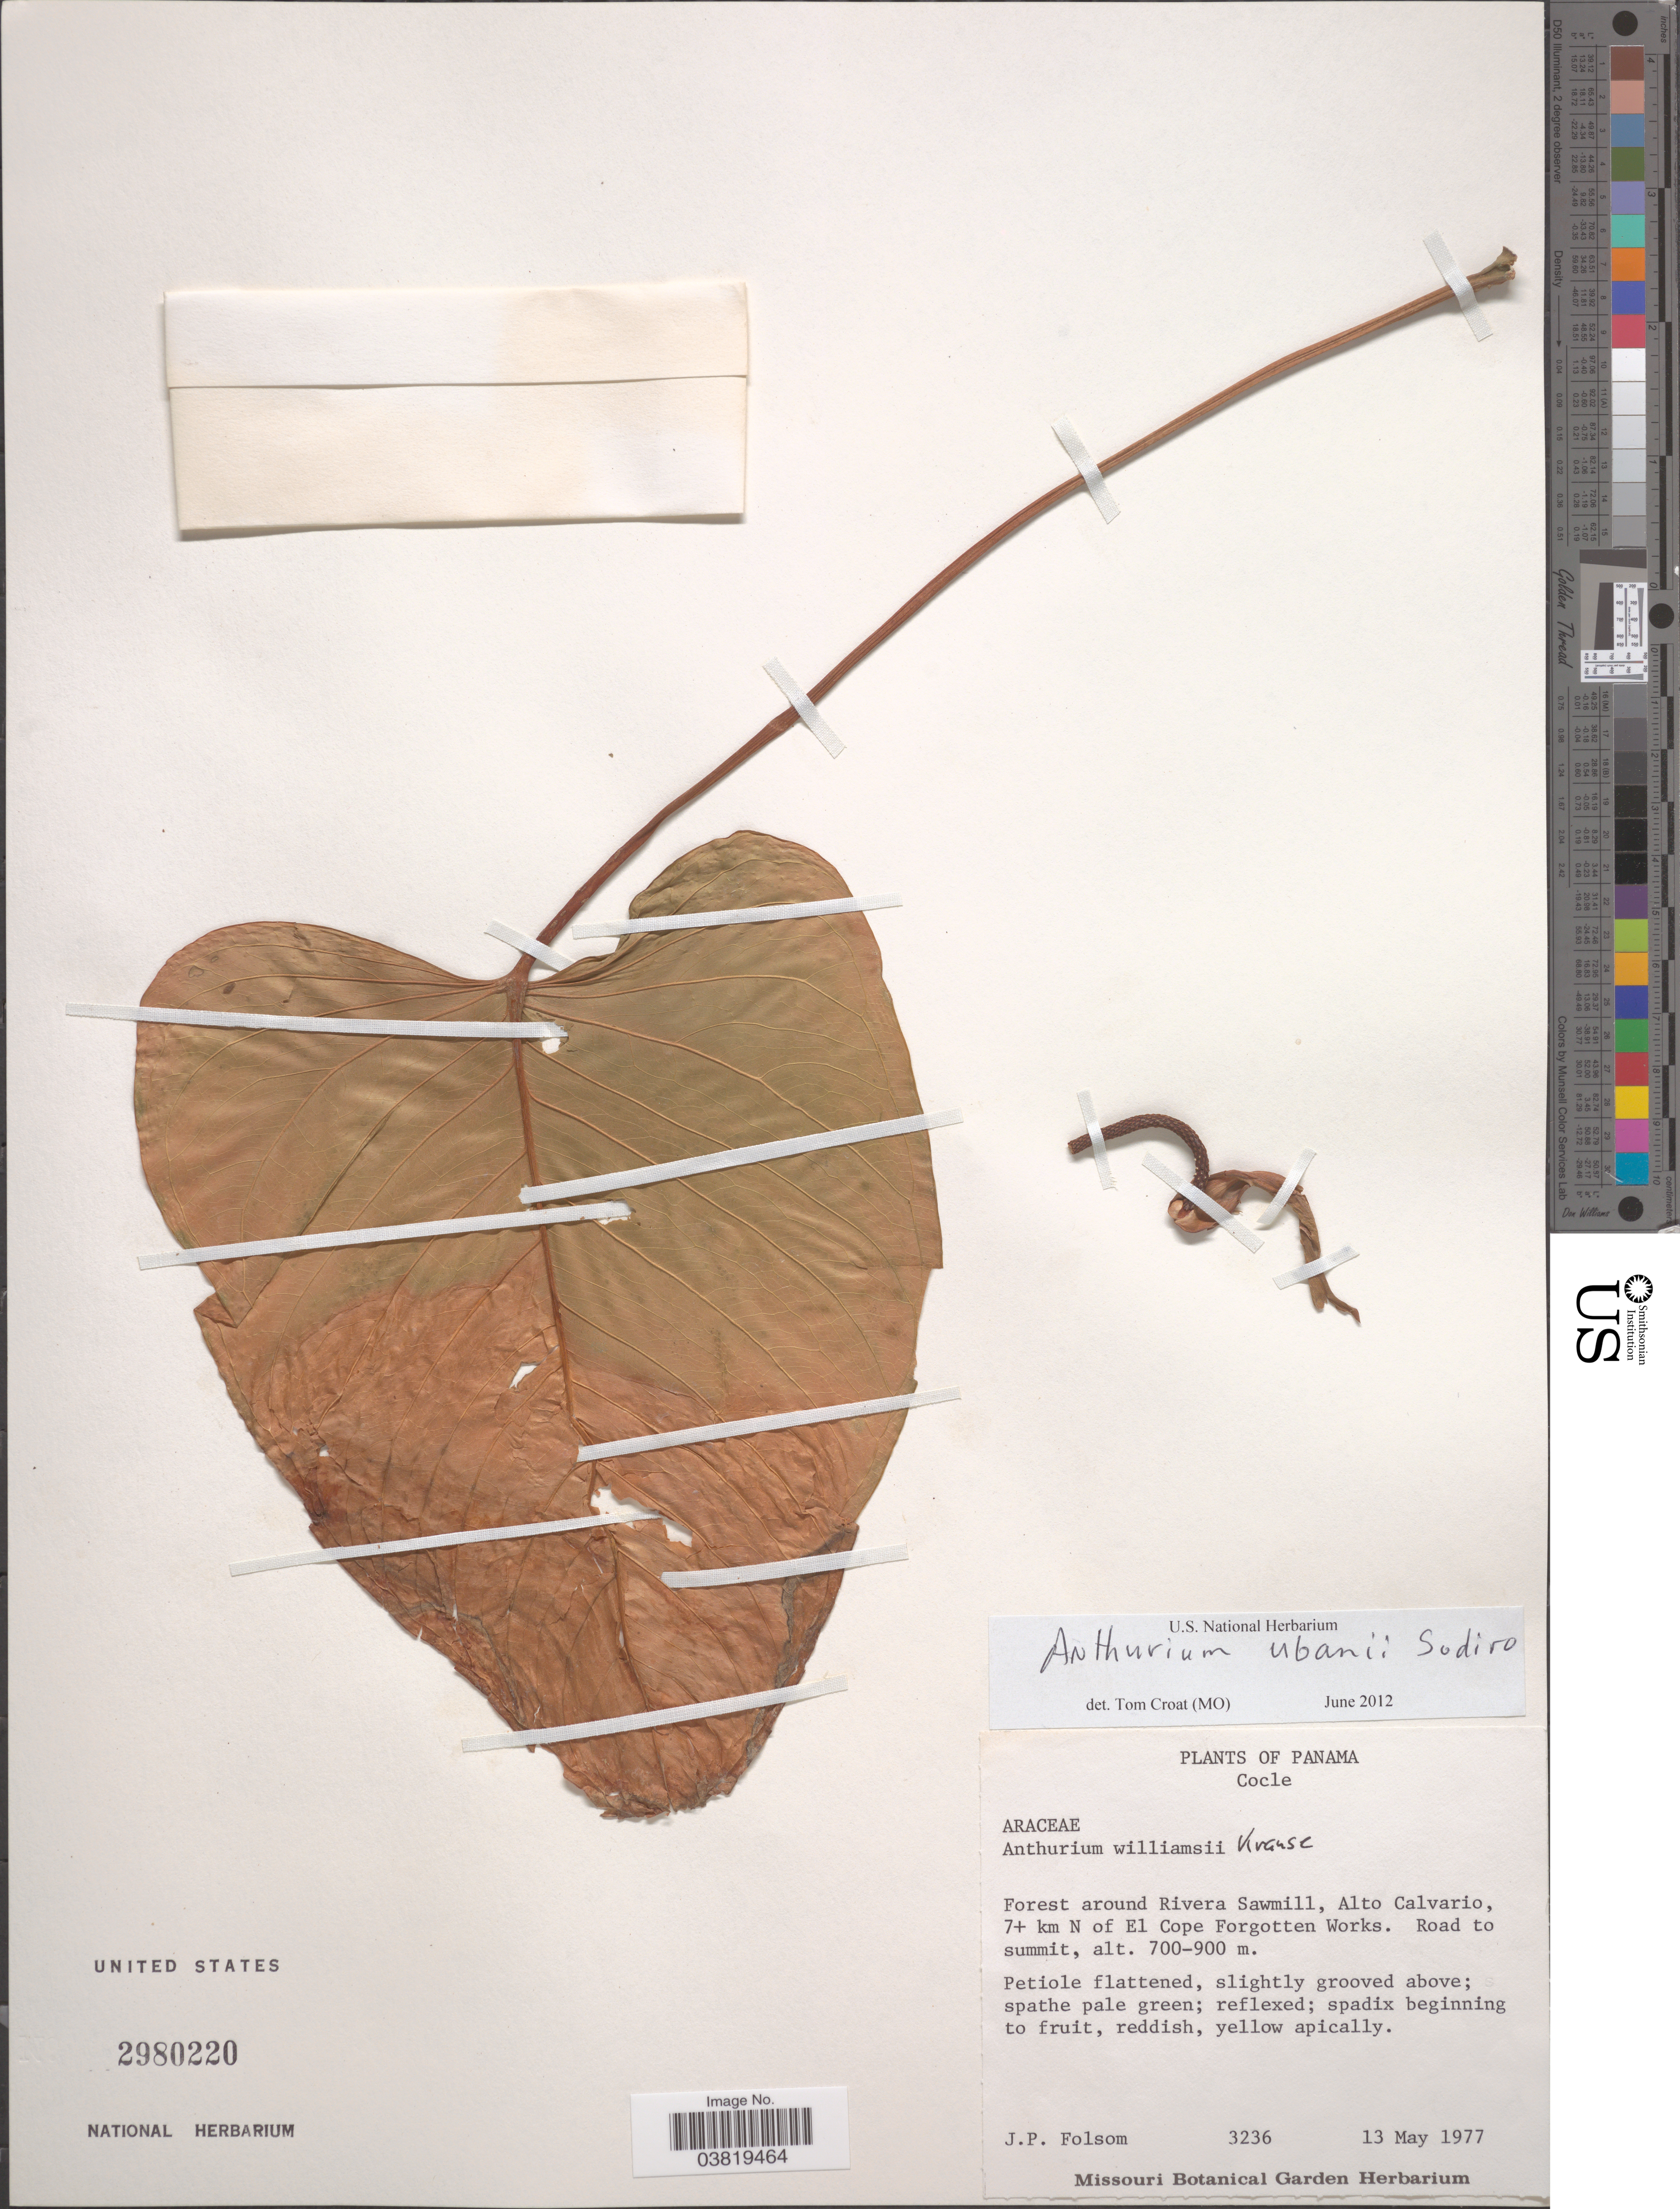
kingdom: Plantae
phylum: Tracheophyta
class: Liliopsida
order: Alismatales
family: Araceae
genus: Anthurium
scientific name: Anthurium urbanii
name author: Sodiro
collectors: J. P. Folsom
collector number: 3236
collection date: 1977-05-13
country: Panama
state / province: Cocle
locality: Forest around Rivera Sawmill. Alto Calvario, 7+ km N of El Cope Forgotten Works. Road to summit.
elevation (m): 700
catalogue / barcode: US 2980220